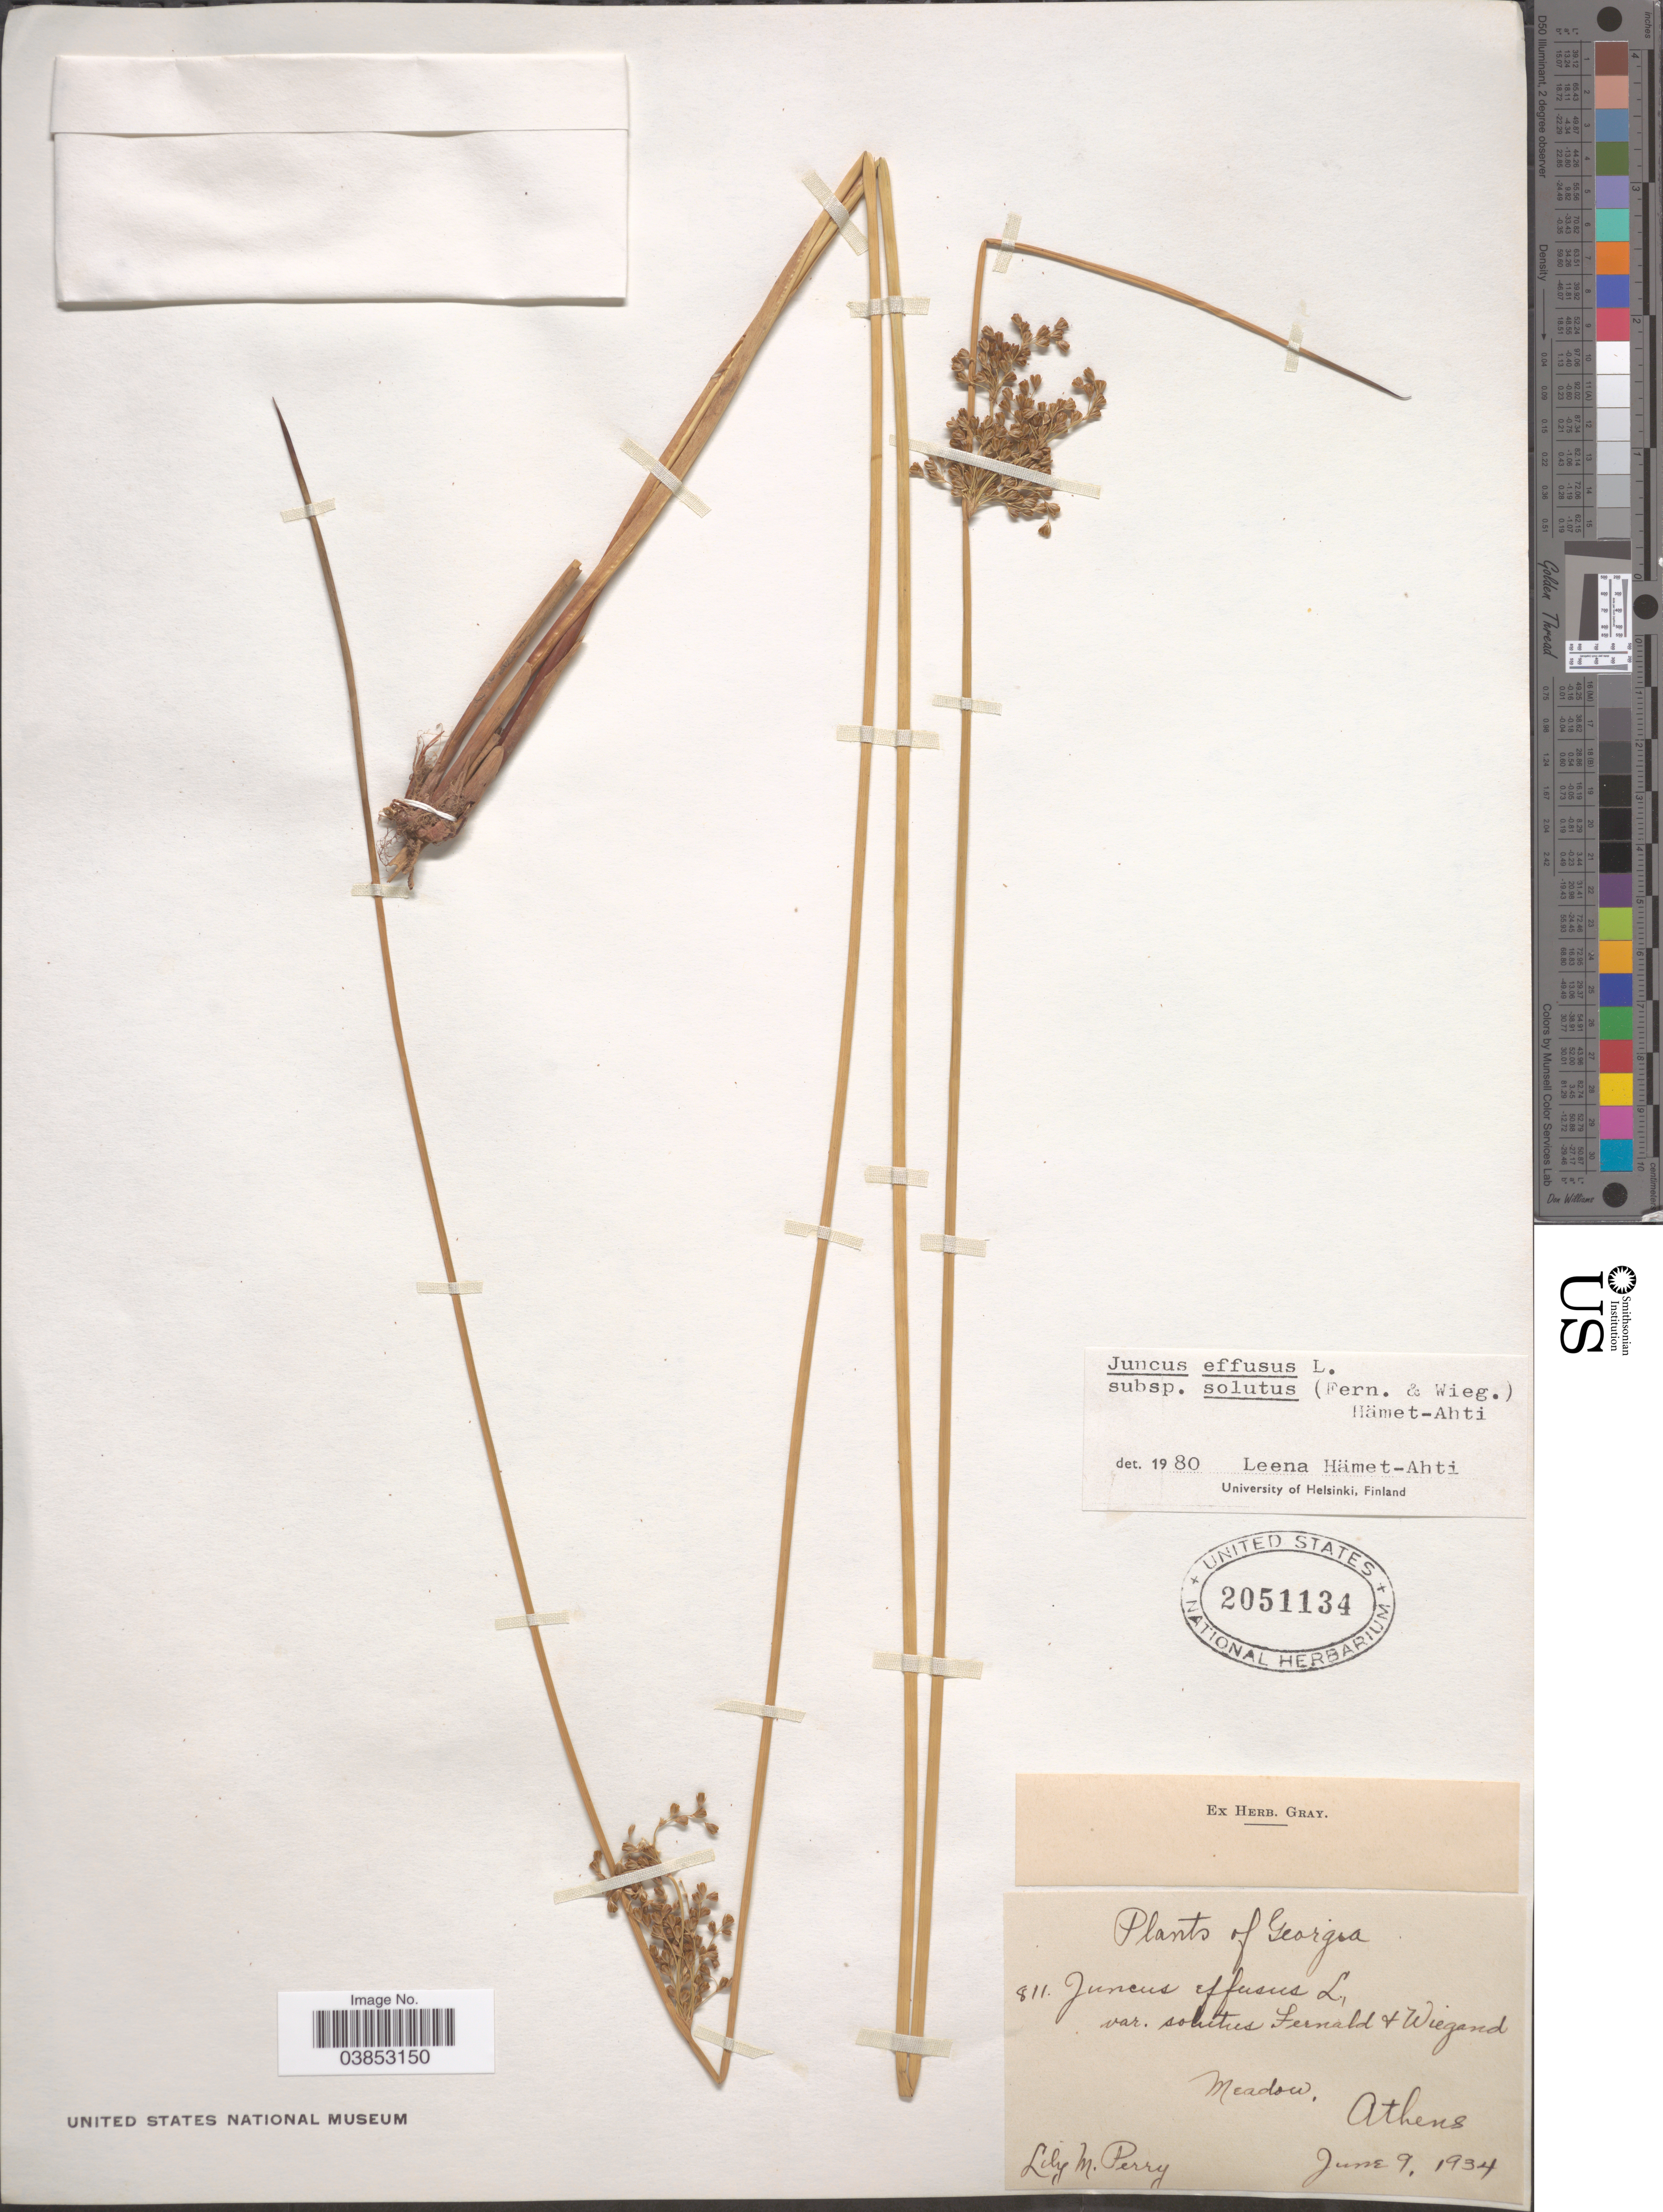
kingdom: Plantae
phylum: Tracheophyta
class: Liliopsida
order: Poales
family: Juncaceae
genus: Juncus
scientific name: Juncus effusus var. solutus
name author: Fernald & Wiegand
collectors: L. M. Perry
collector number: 811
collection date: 1934-06-09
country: United States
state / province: Georgia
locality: Meadow, Athens.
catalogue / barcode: US 2051134